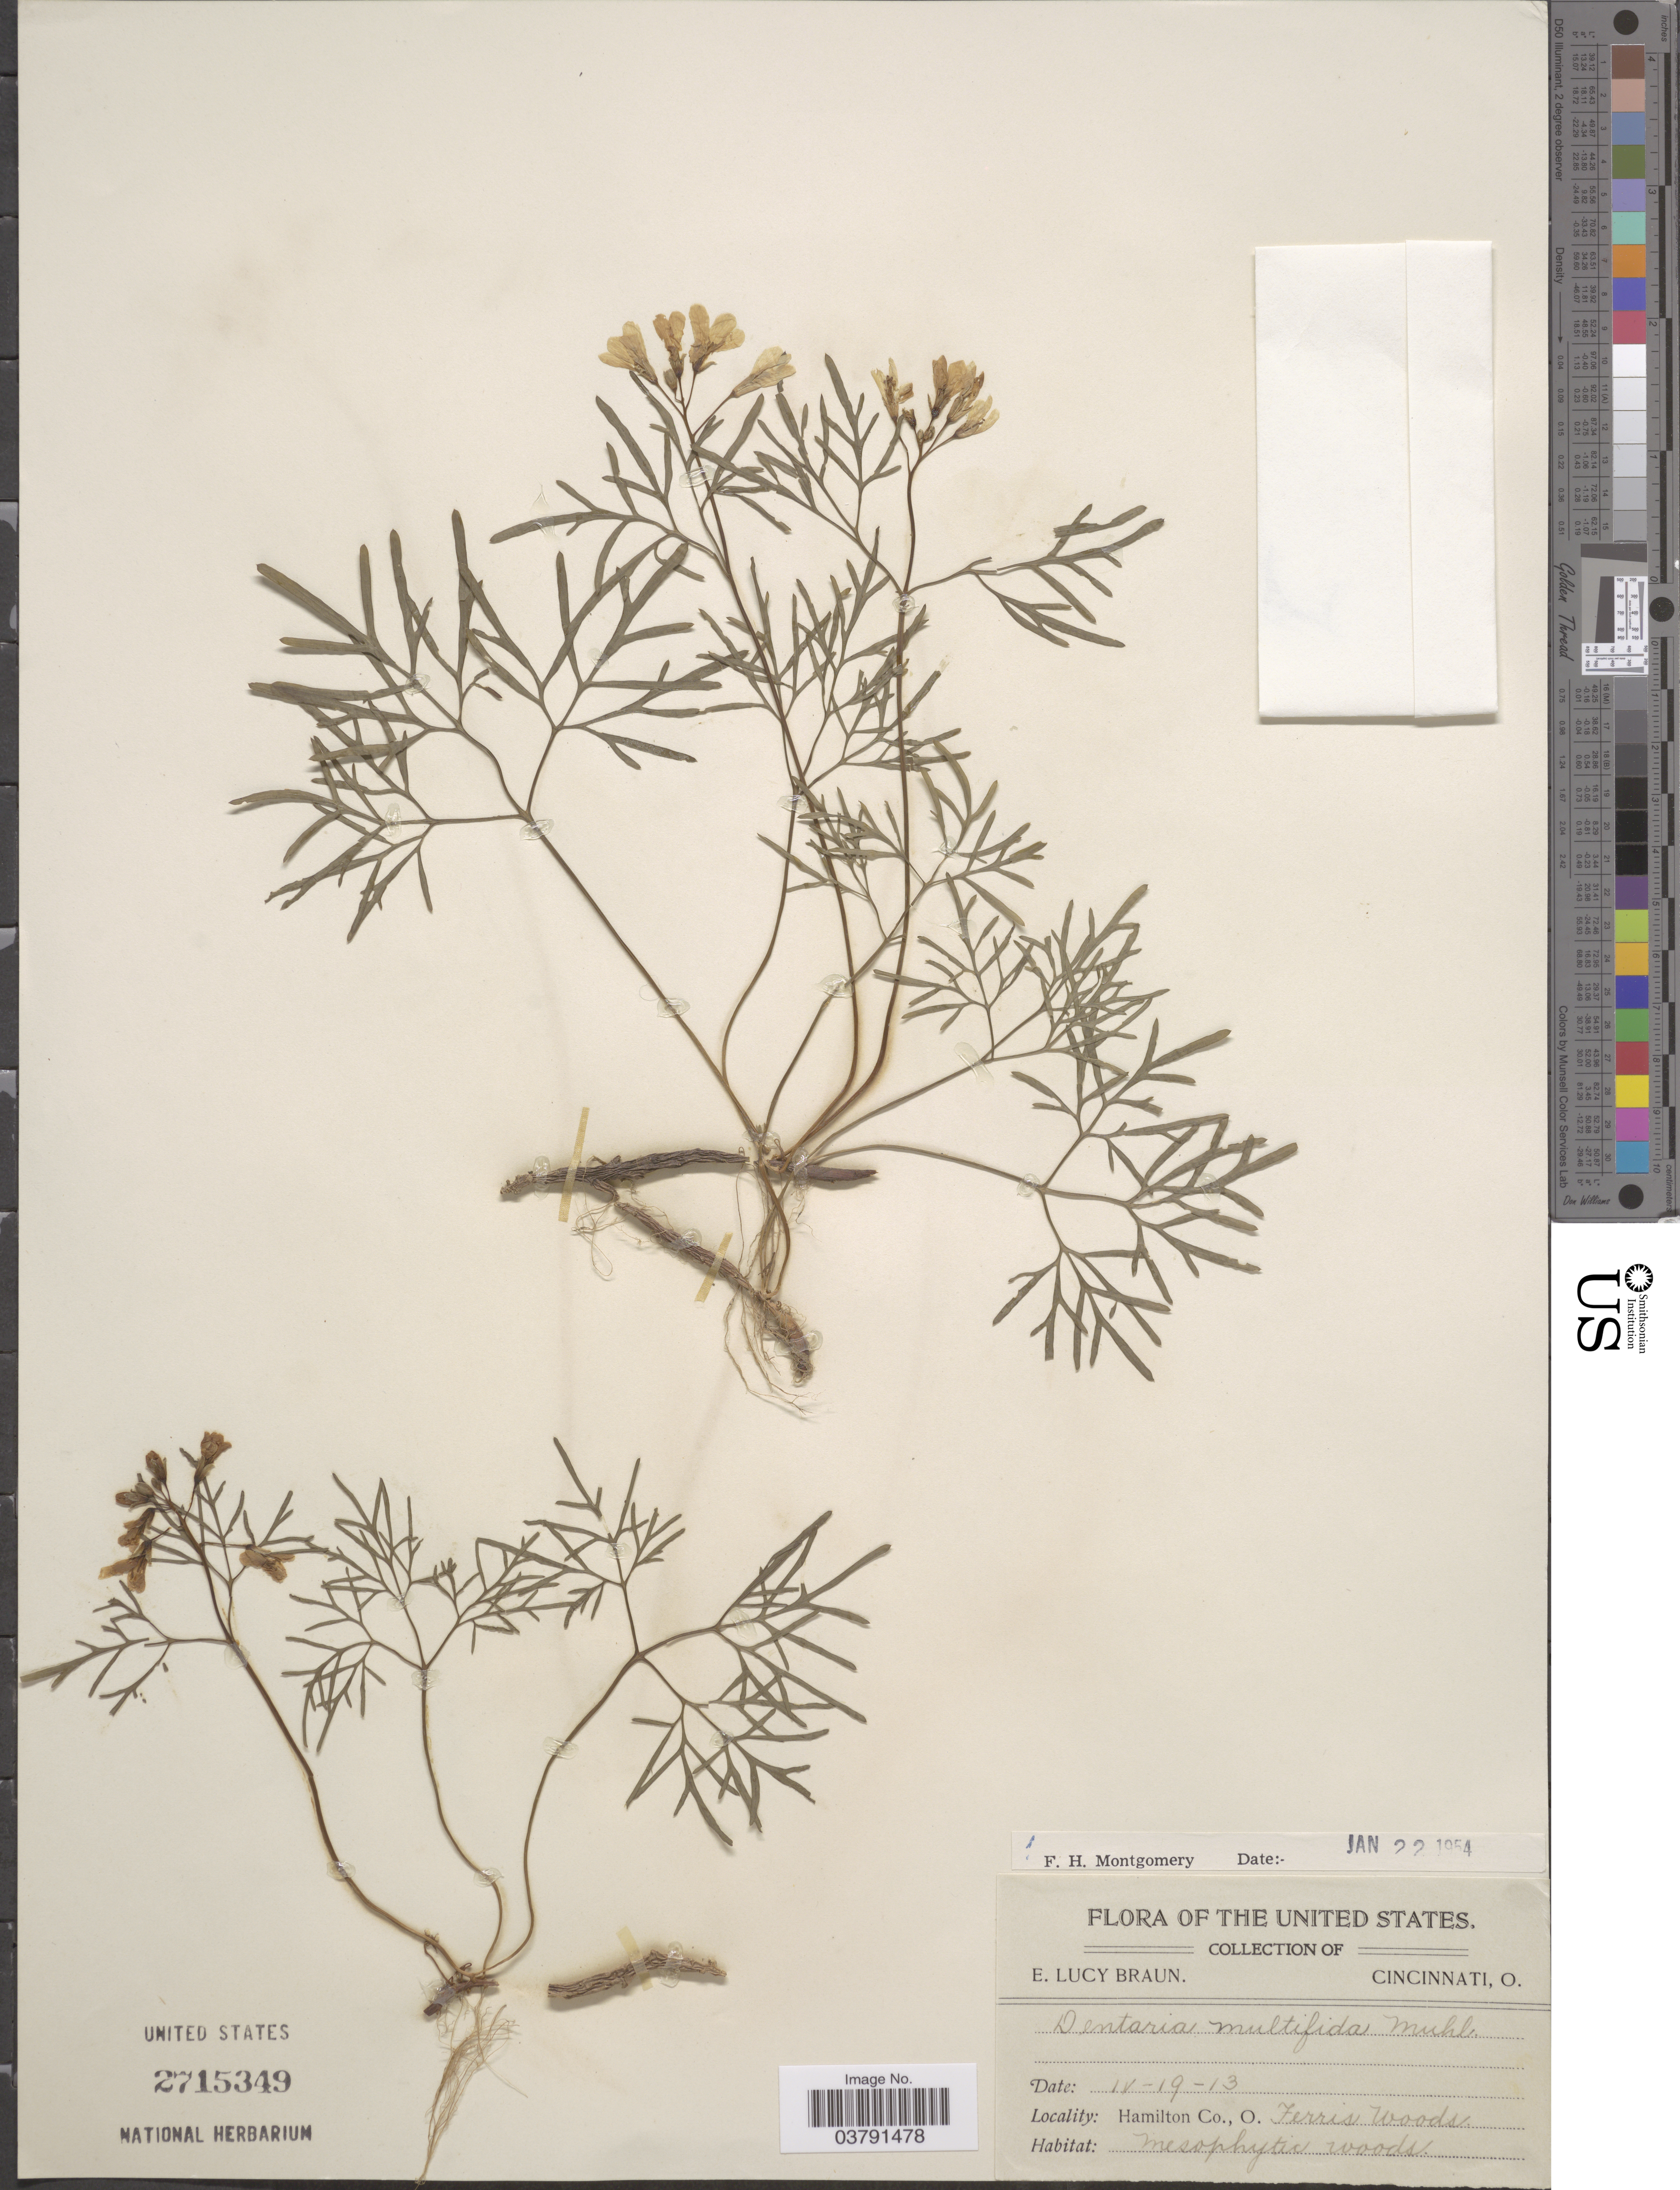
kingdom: Plantae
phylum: Tracheophyta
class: Magnoliopsida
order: Brassicales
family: Brassicaceae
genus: Dentaria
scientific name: Dentaria multifida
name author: Muhl. ex Elliott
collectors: E. L. Braun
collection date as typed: Transcribed d/m/y: 19/4/13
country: United States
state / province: Ohio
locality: Hamilton Co., Ferris Woods.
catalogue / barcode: US 2715349